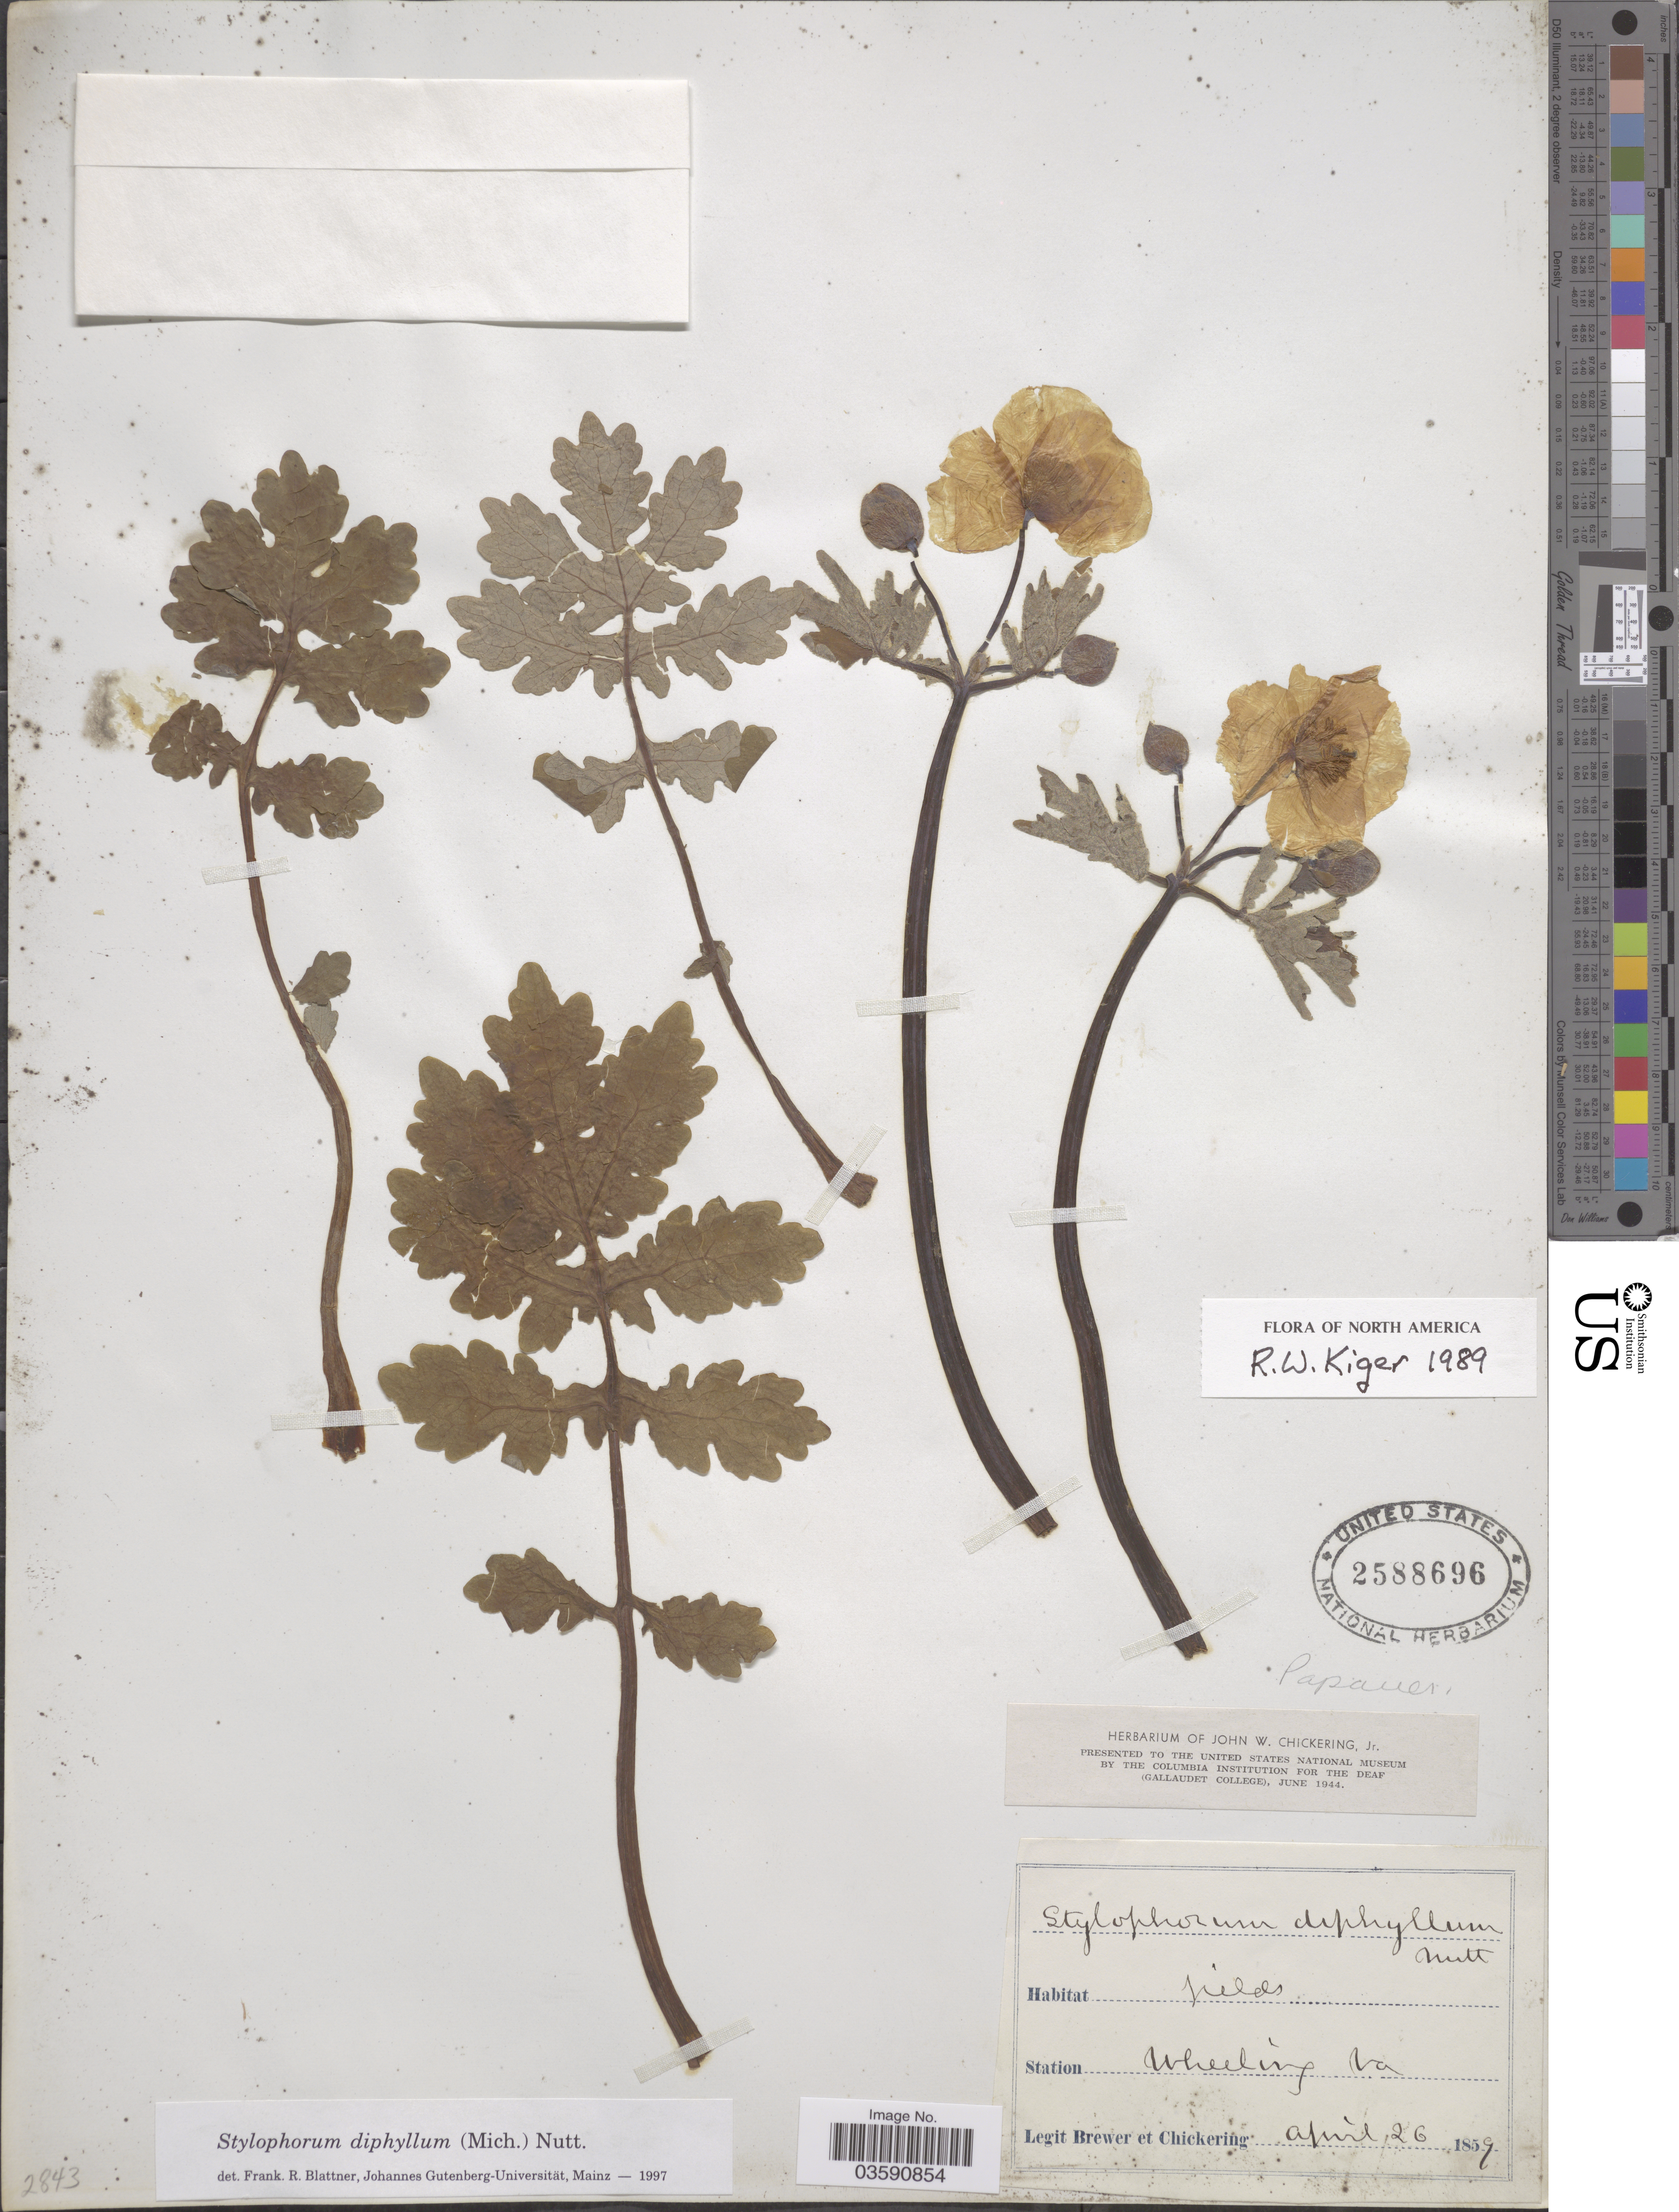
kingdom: Plantae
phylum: Tracheophyta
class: Magnoliopsida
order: Ranunculales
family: Papaveraceae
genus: Stylophorum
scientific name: Stylophorum diphyllum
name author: (Michx.) Nutt.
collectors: -. Brewer & J. W. Chickering Jr.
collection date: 1859-04-26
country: United States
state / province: Virginia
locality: Station Wheeling.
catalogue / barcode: US 2588696